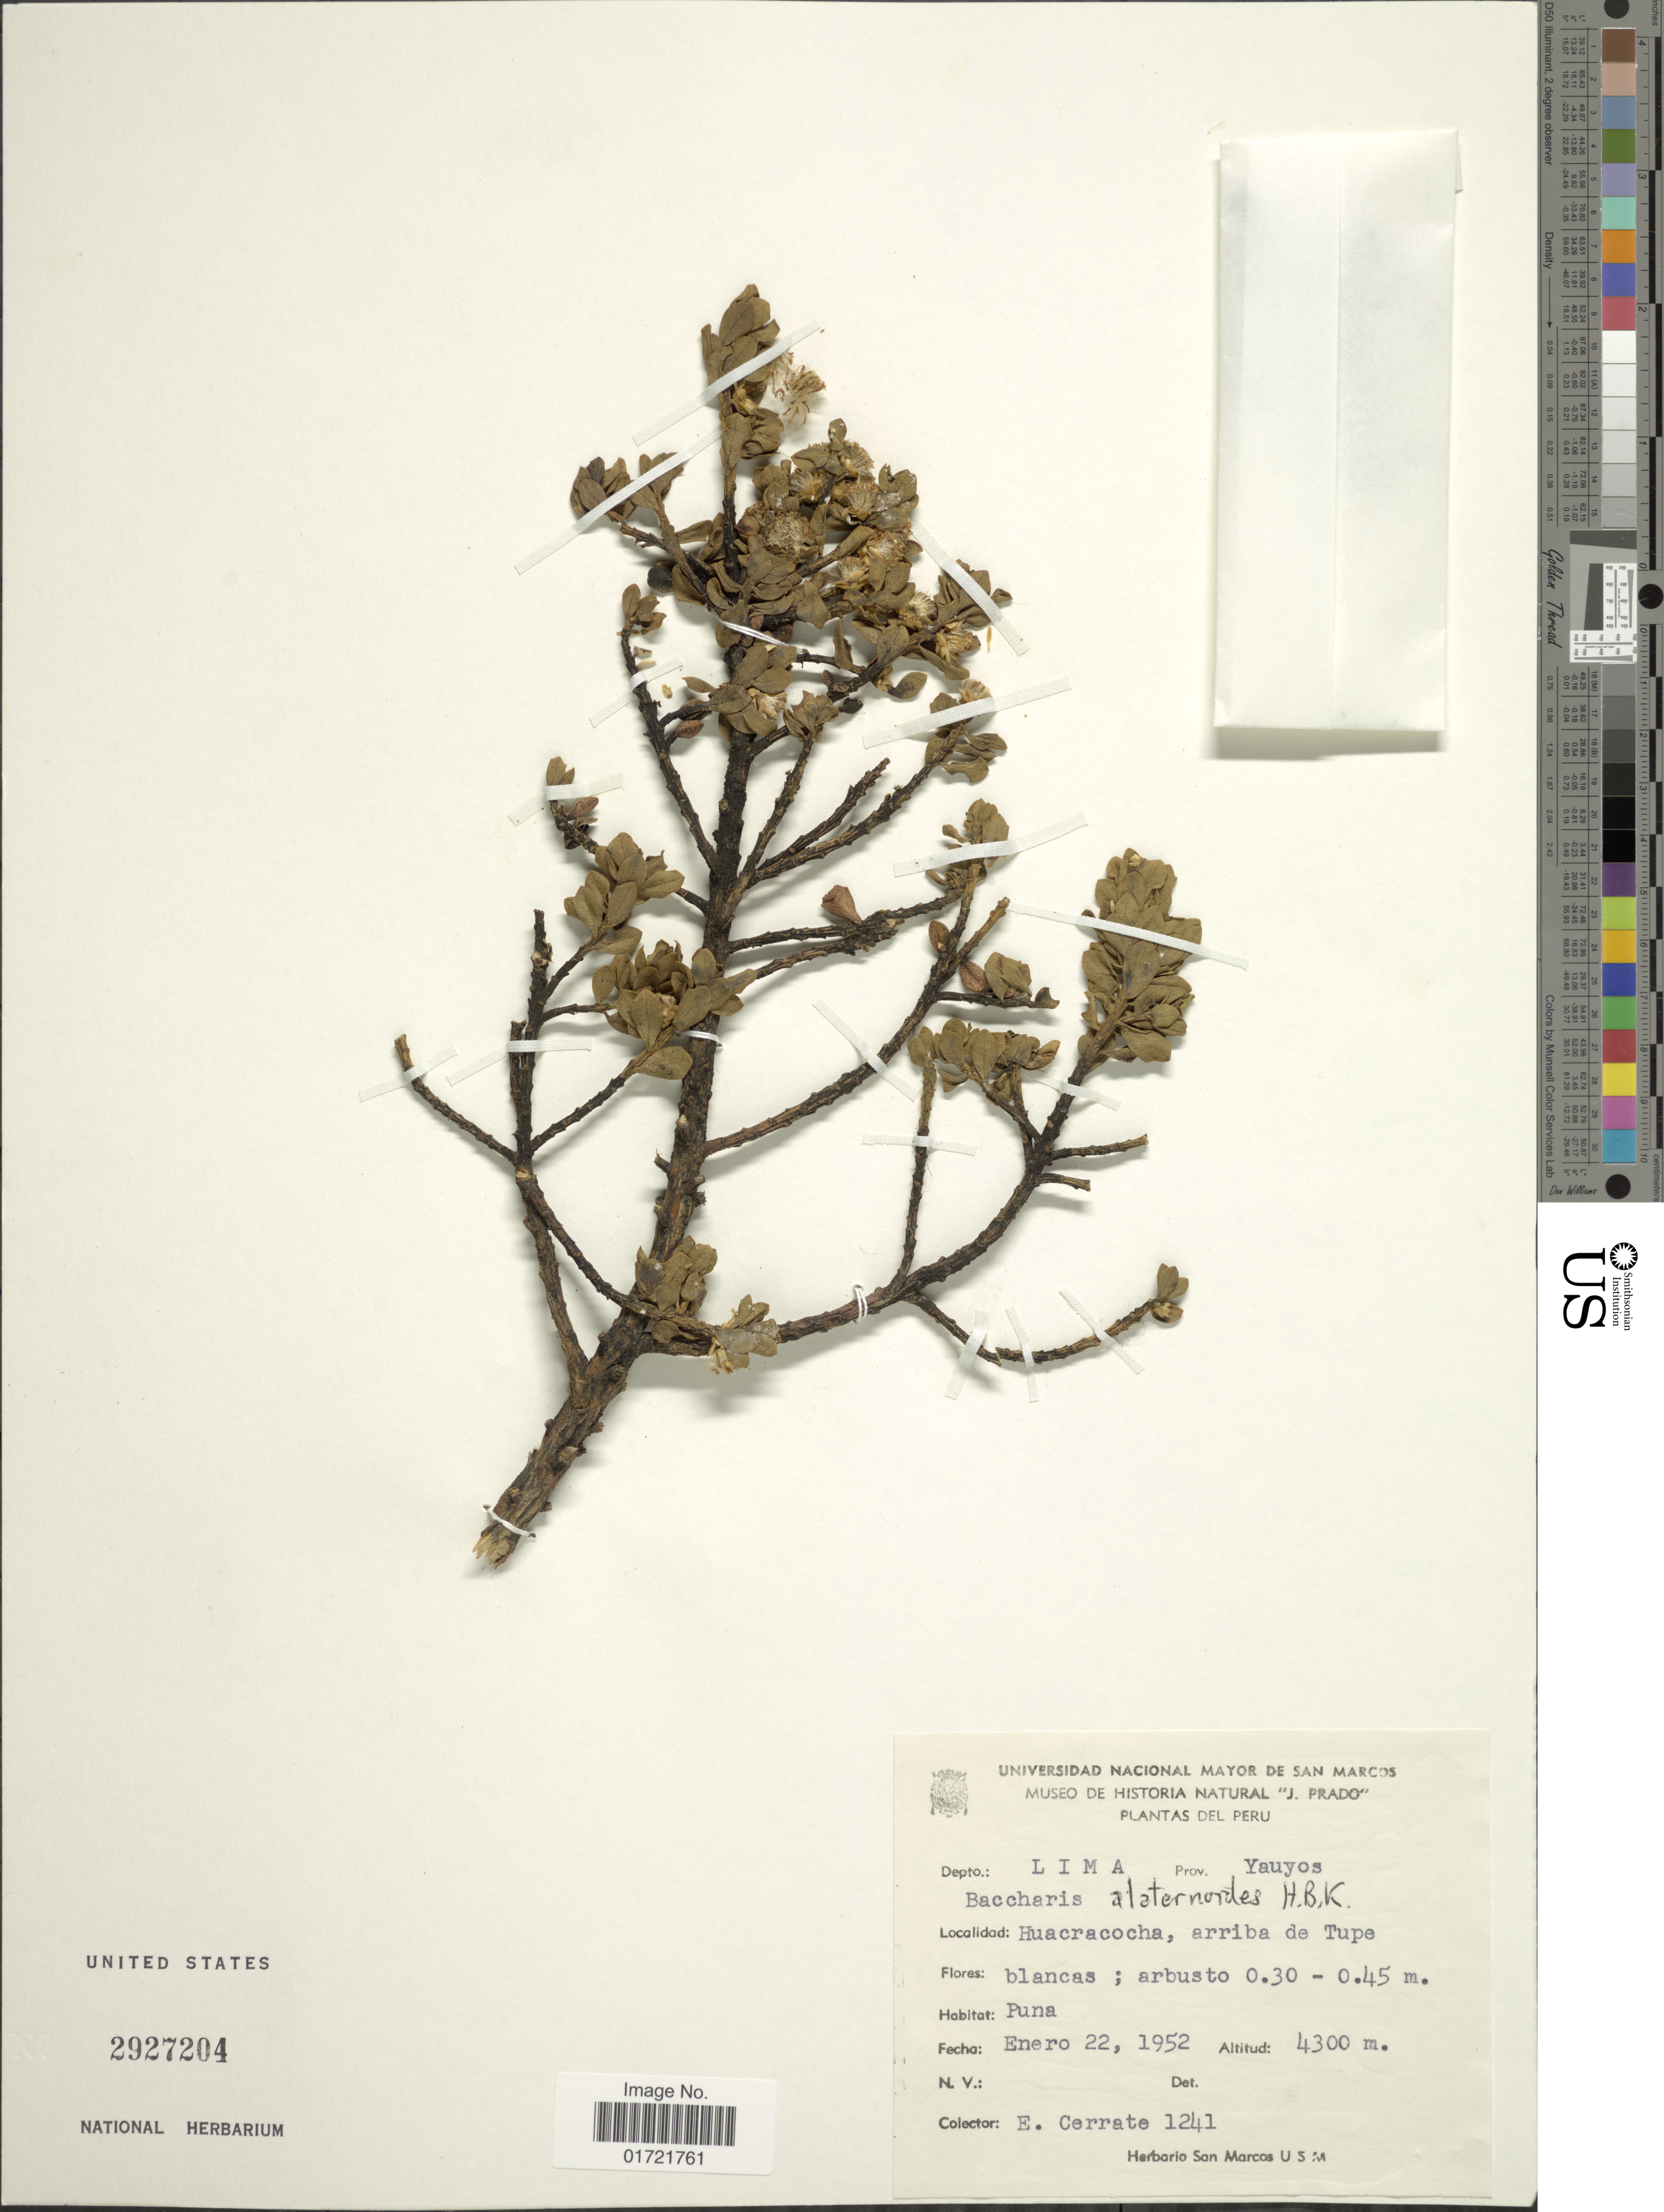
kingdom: Plantae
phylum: Tracheophyta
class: Magnoliopsida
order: Asterales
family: Asteraceae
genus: Baccharis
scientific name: Baccharis alaternoides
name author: Kunth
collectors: E. Cerrate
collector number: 1241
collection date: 1952-01-22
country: Peru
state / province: Lima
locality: Depto.: Lima, Prov.: Yauyos, Huacracocha, arriba de Tupe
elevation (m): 4300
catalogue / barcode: US 2927204